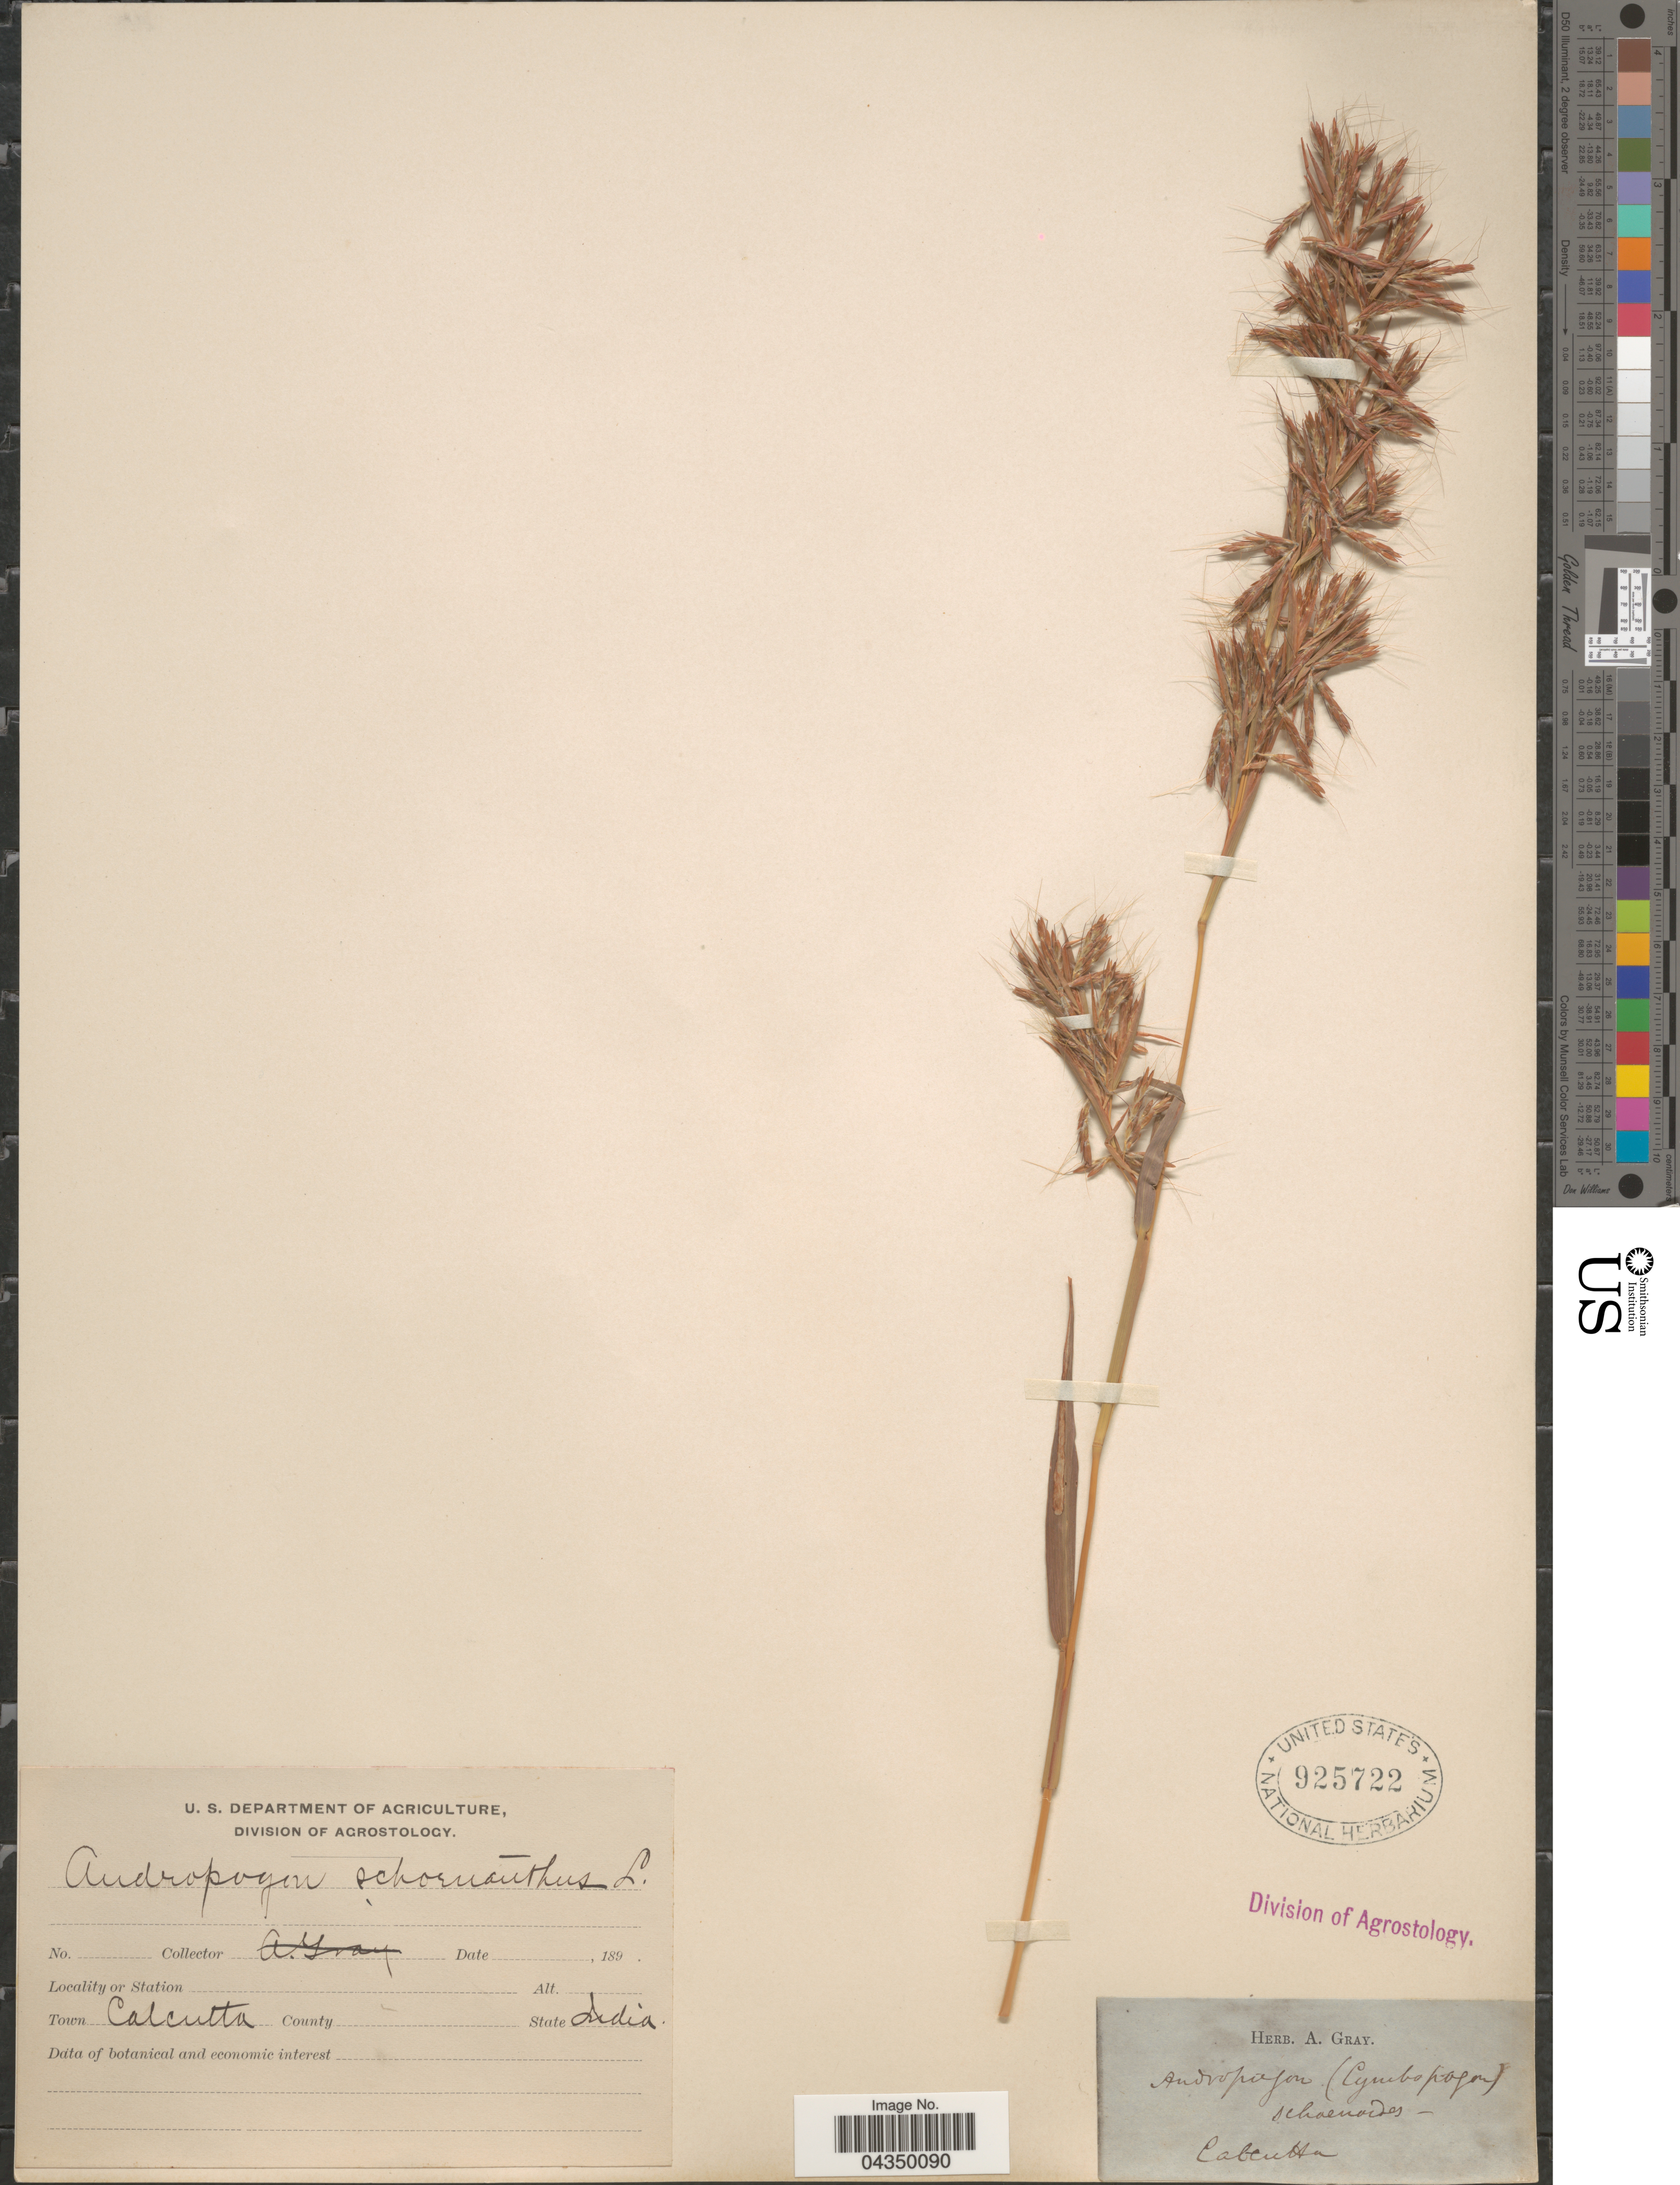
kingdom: Plantae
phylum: Tracheophyta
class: Liliopsida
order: Poales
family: Poaceae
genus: Cymbopogon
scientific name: Cymbopogon schoenanthus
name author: (L.) Spreng.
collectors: ex herb. Gray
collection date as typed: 189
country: India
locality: Calcutta.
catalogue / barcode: US 925722